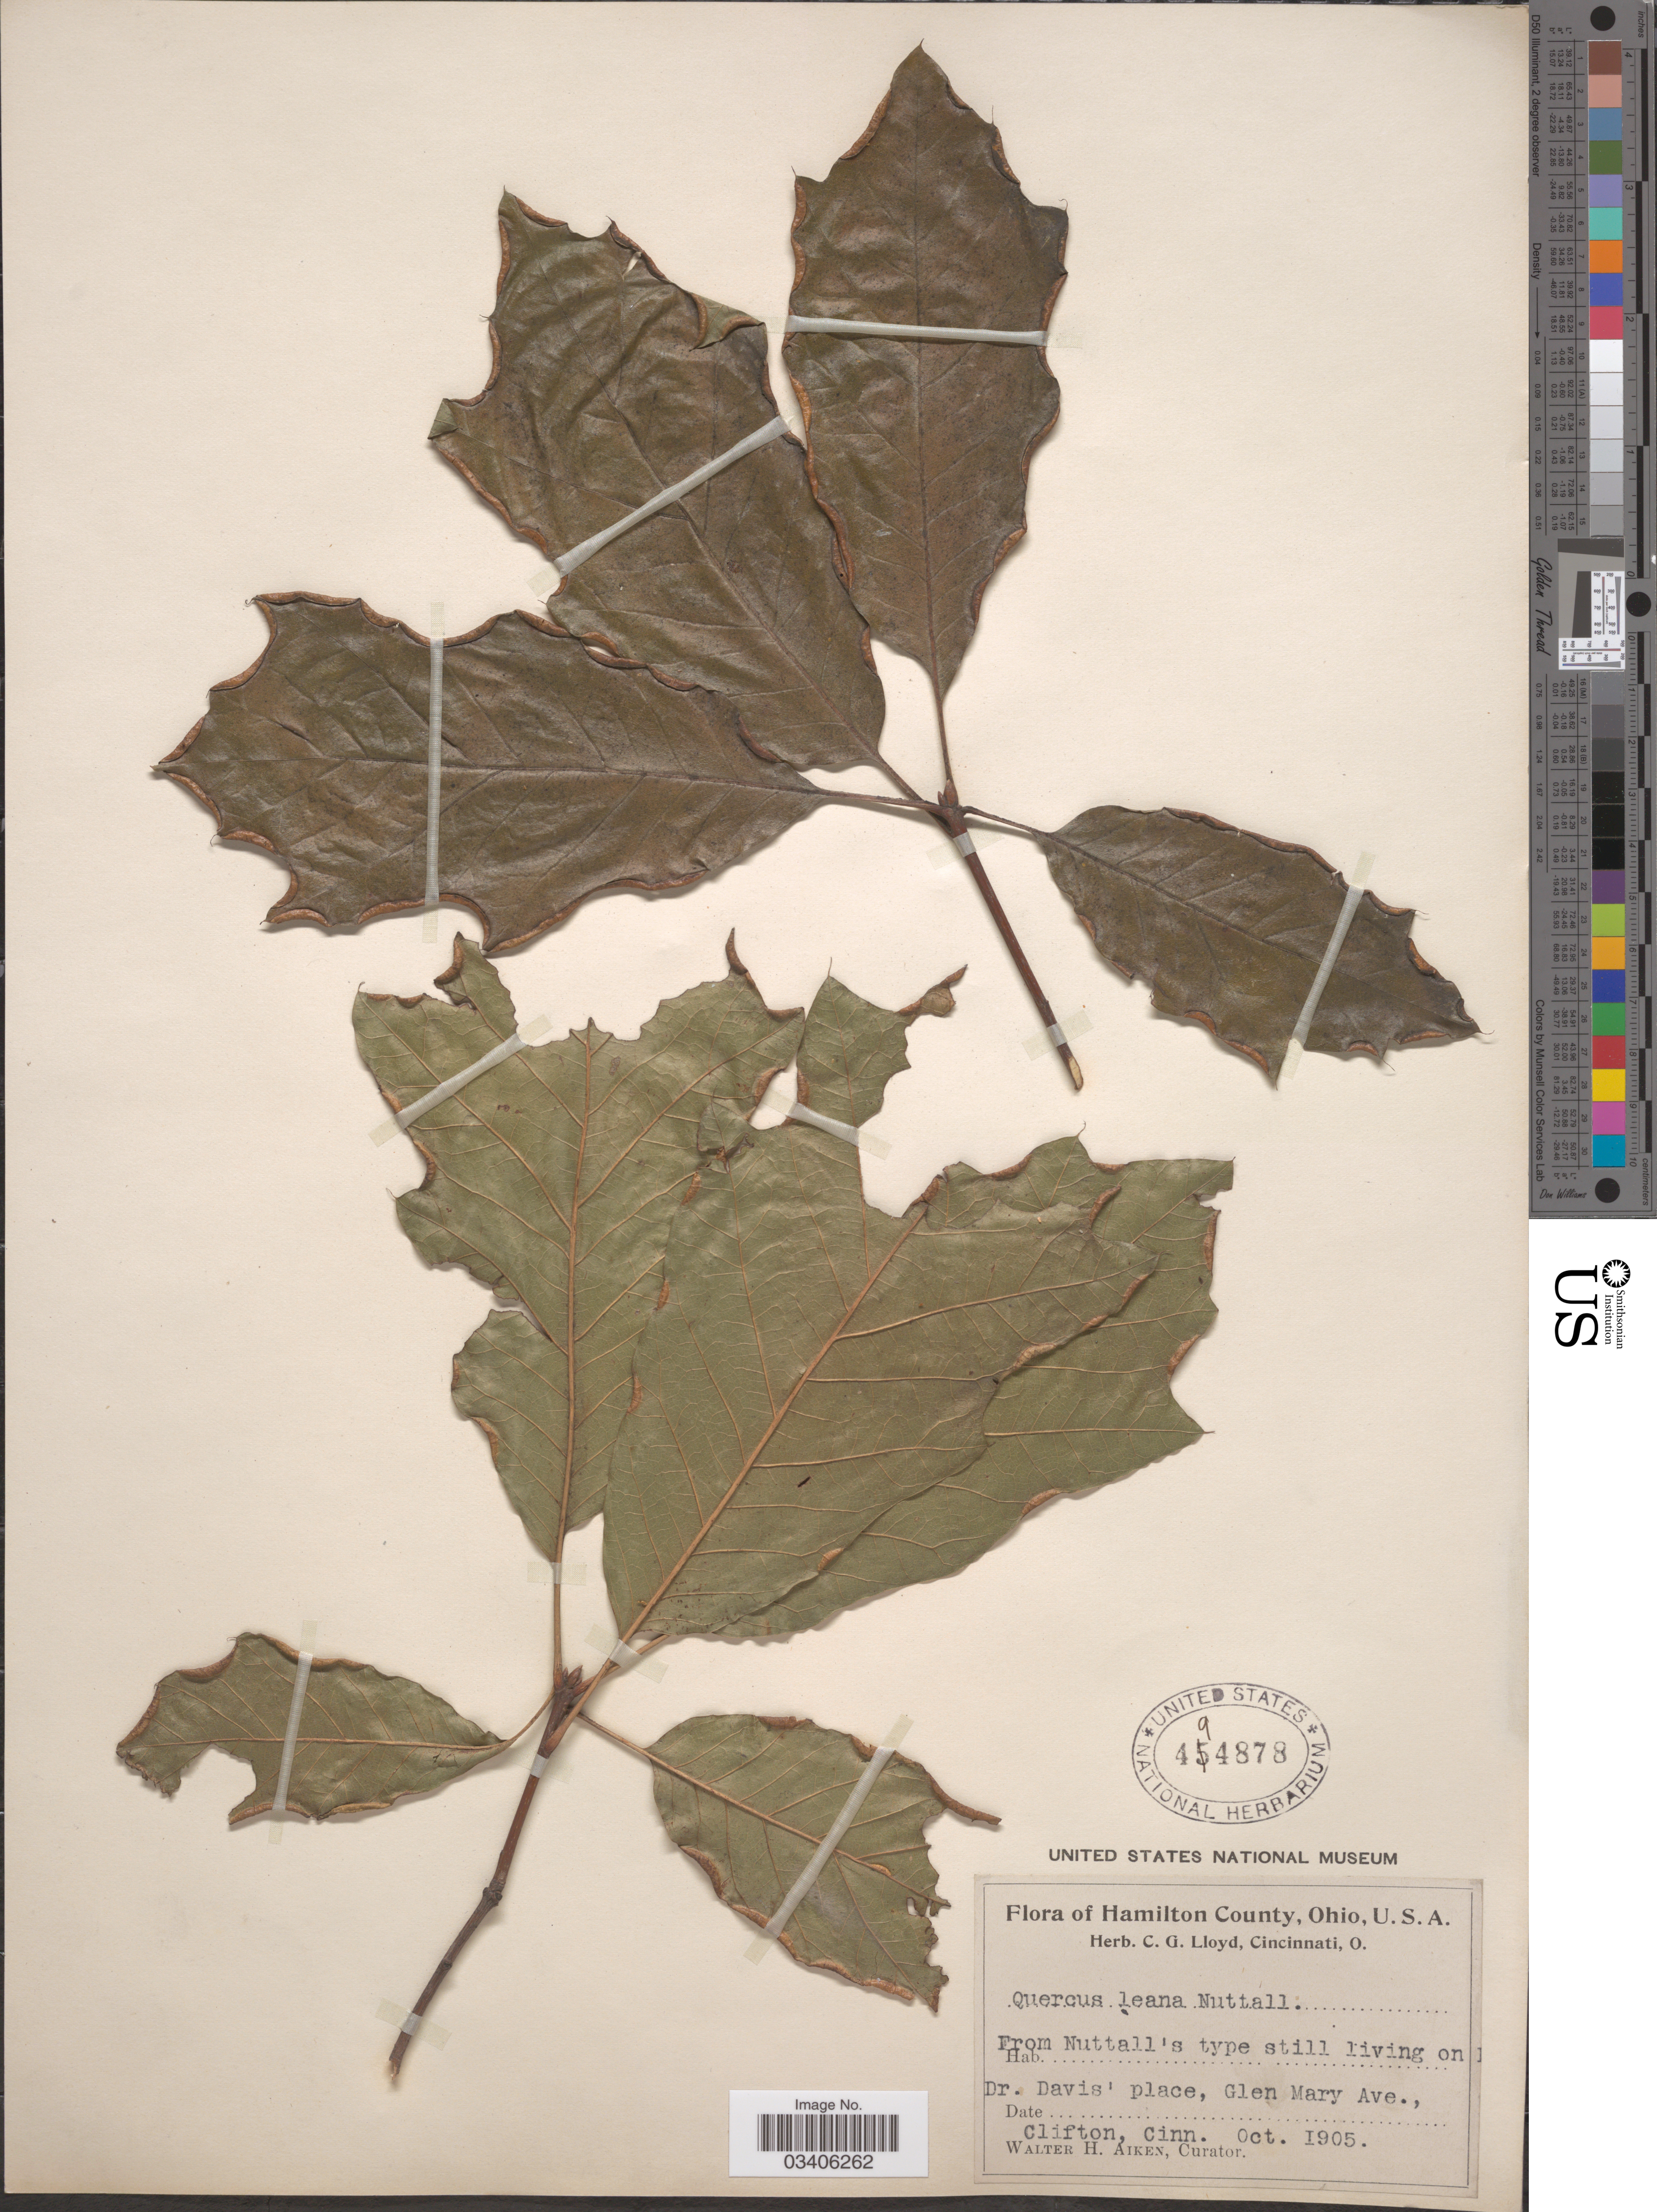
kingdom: Plantae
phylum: Tracheophyta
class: Magnoliopsida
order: Fagales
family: Fagaceae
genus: Quercus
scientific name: Quercus x leana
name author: Nutt.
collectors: W. Aiken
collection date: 1905-10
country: United States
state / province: Ohio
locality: Hamilton County. On Dr. Davis' place, Glen Mary Ave., Clifton, Cinn.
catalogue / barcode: US 494878